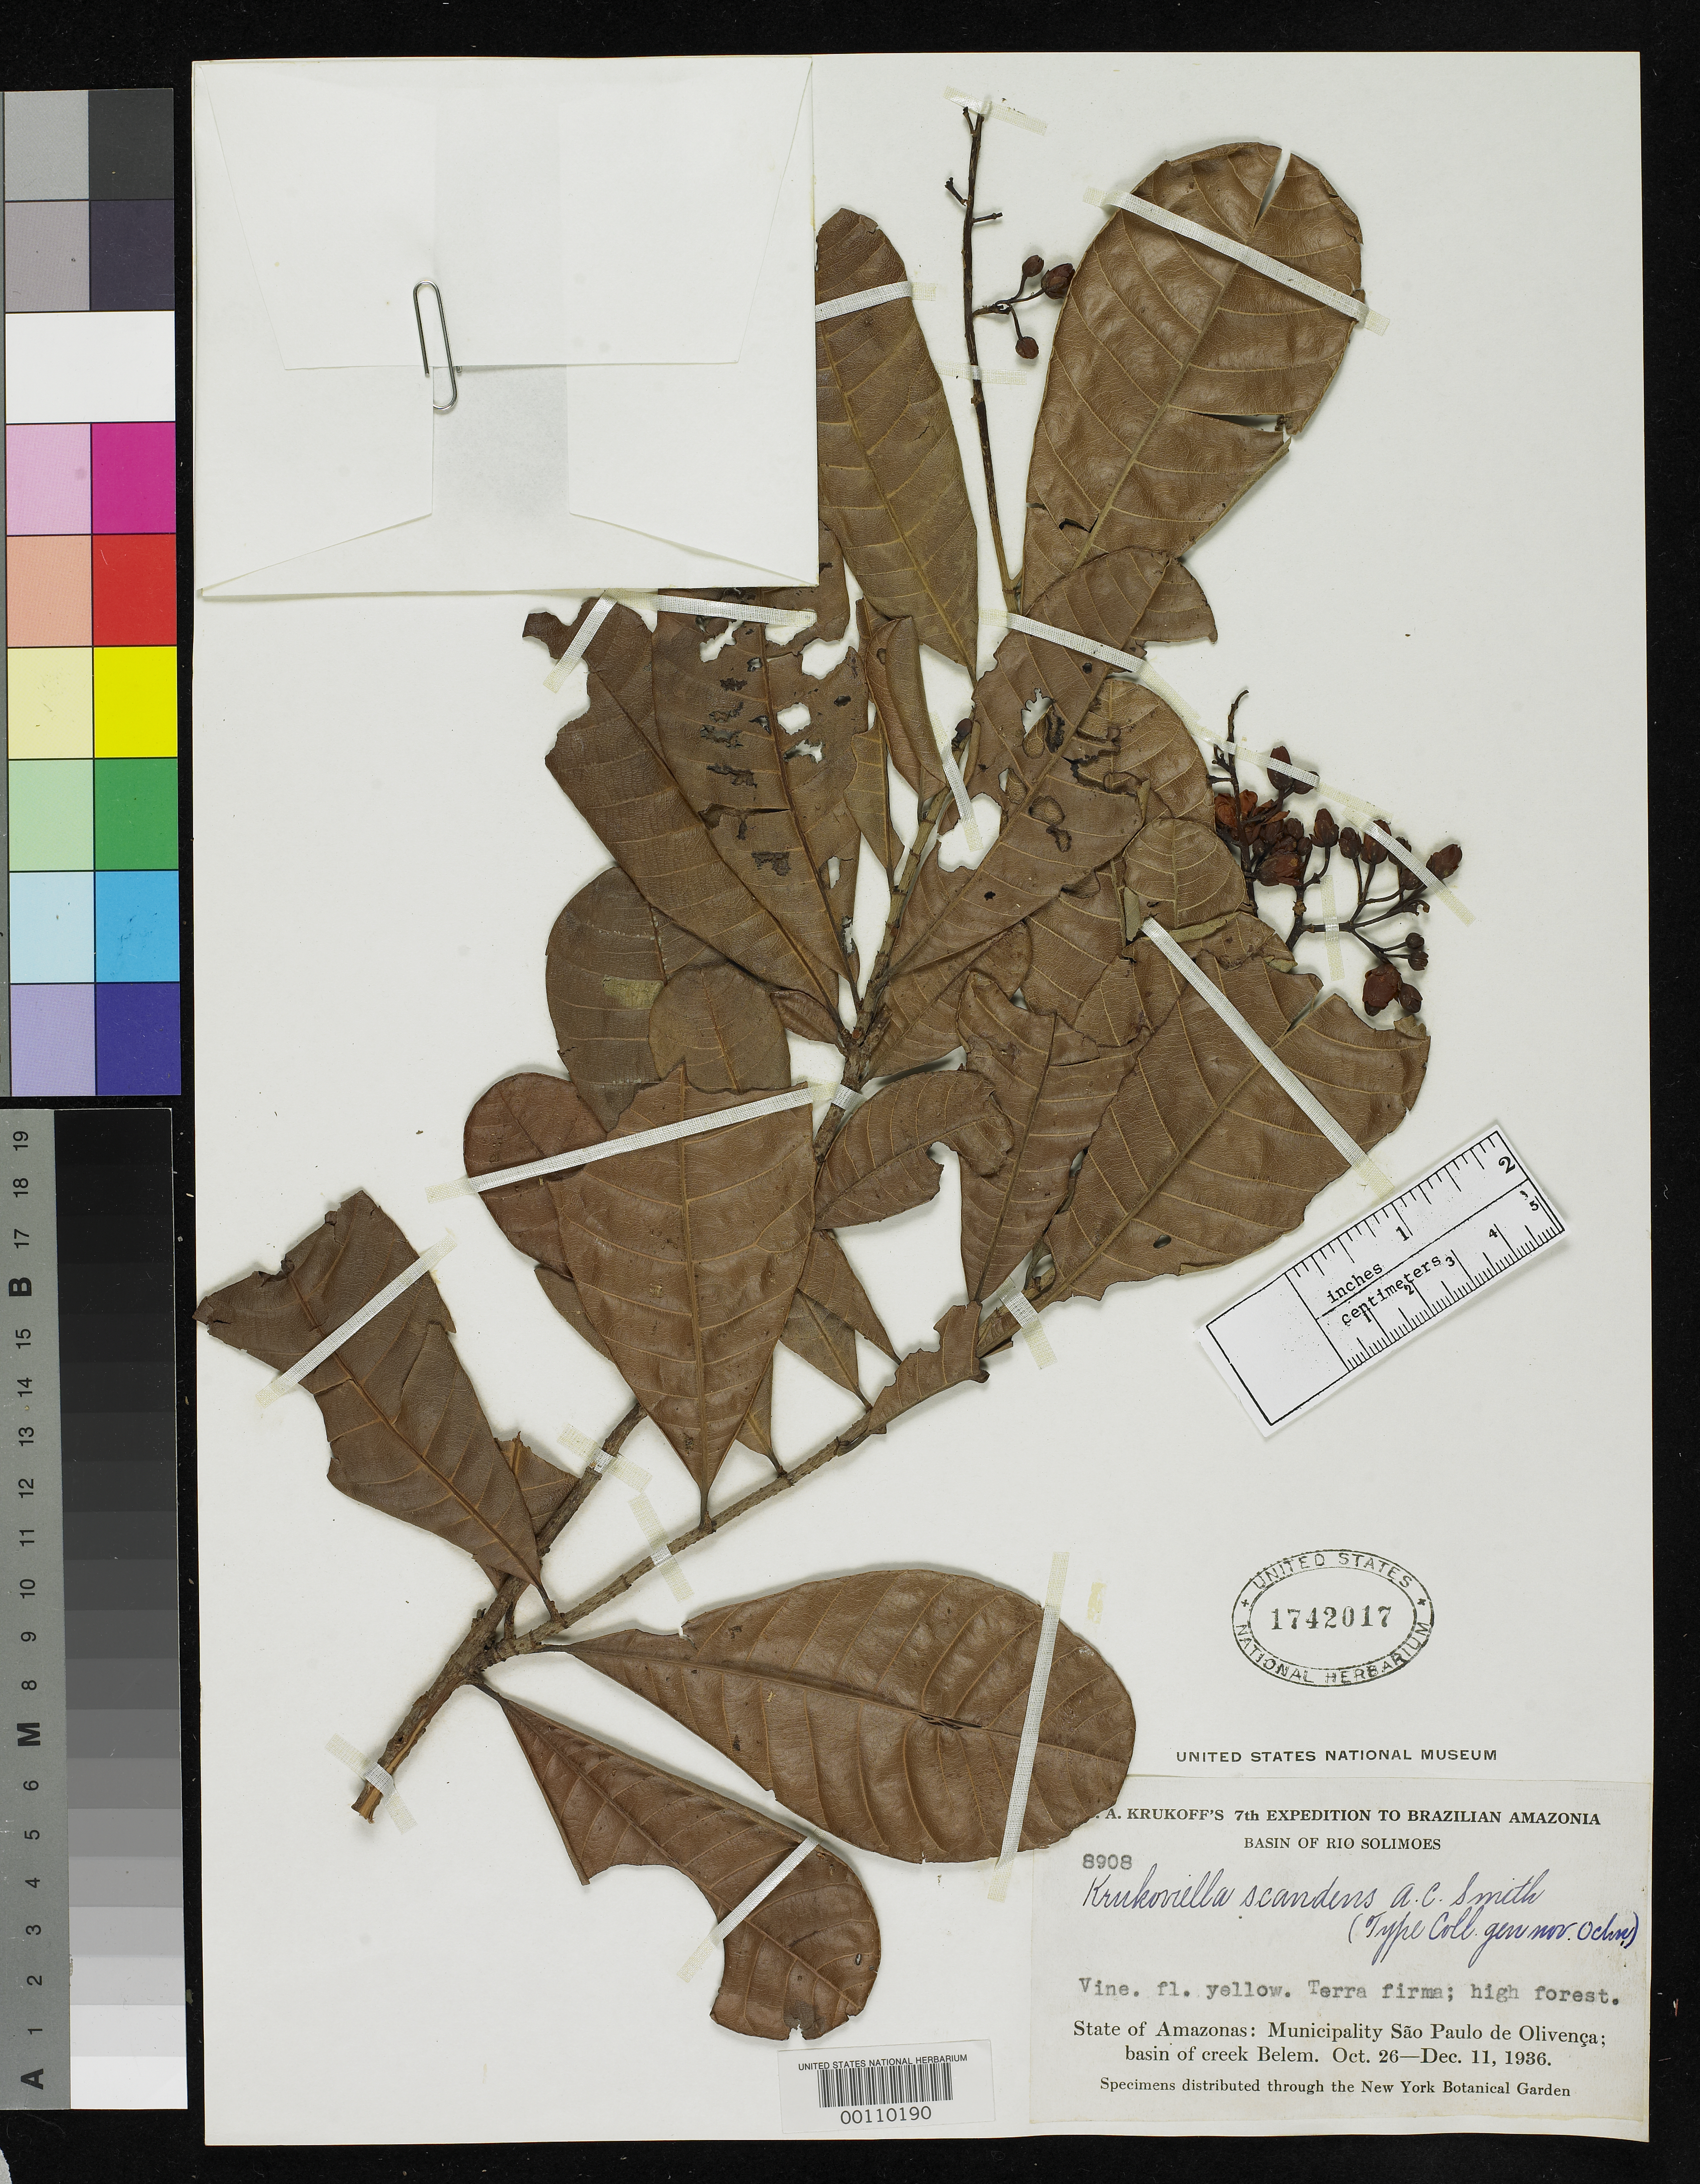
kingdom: Plantae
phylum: Tracheophyta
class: Magnoliopsida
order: Malpighiales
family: Ochnaceae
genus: Krukoviella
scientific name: Krukoviella scandens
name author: A.C. Sm.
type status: Isotype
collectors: B. A. Krukoff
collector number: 8908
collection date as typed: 26 Oct 1936 to 11 Dec 1936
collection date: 1936-10-26/1936-12-11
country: Brazil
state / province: Amazonas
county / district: São Paulo de Olivença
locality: Basin of Rio Solimoes. State of Amazonas: Municipality of São Paulo de Olivença; basin of creek Belem.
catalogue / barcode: US 1742017